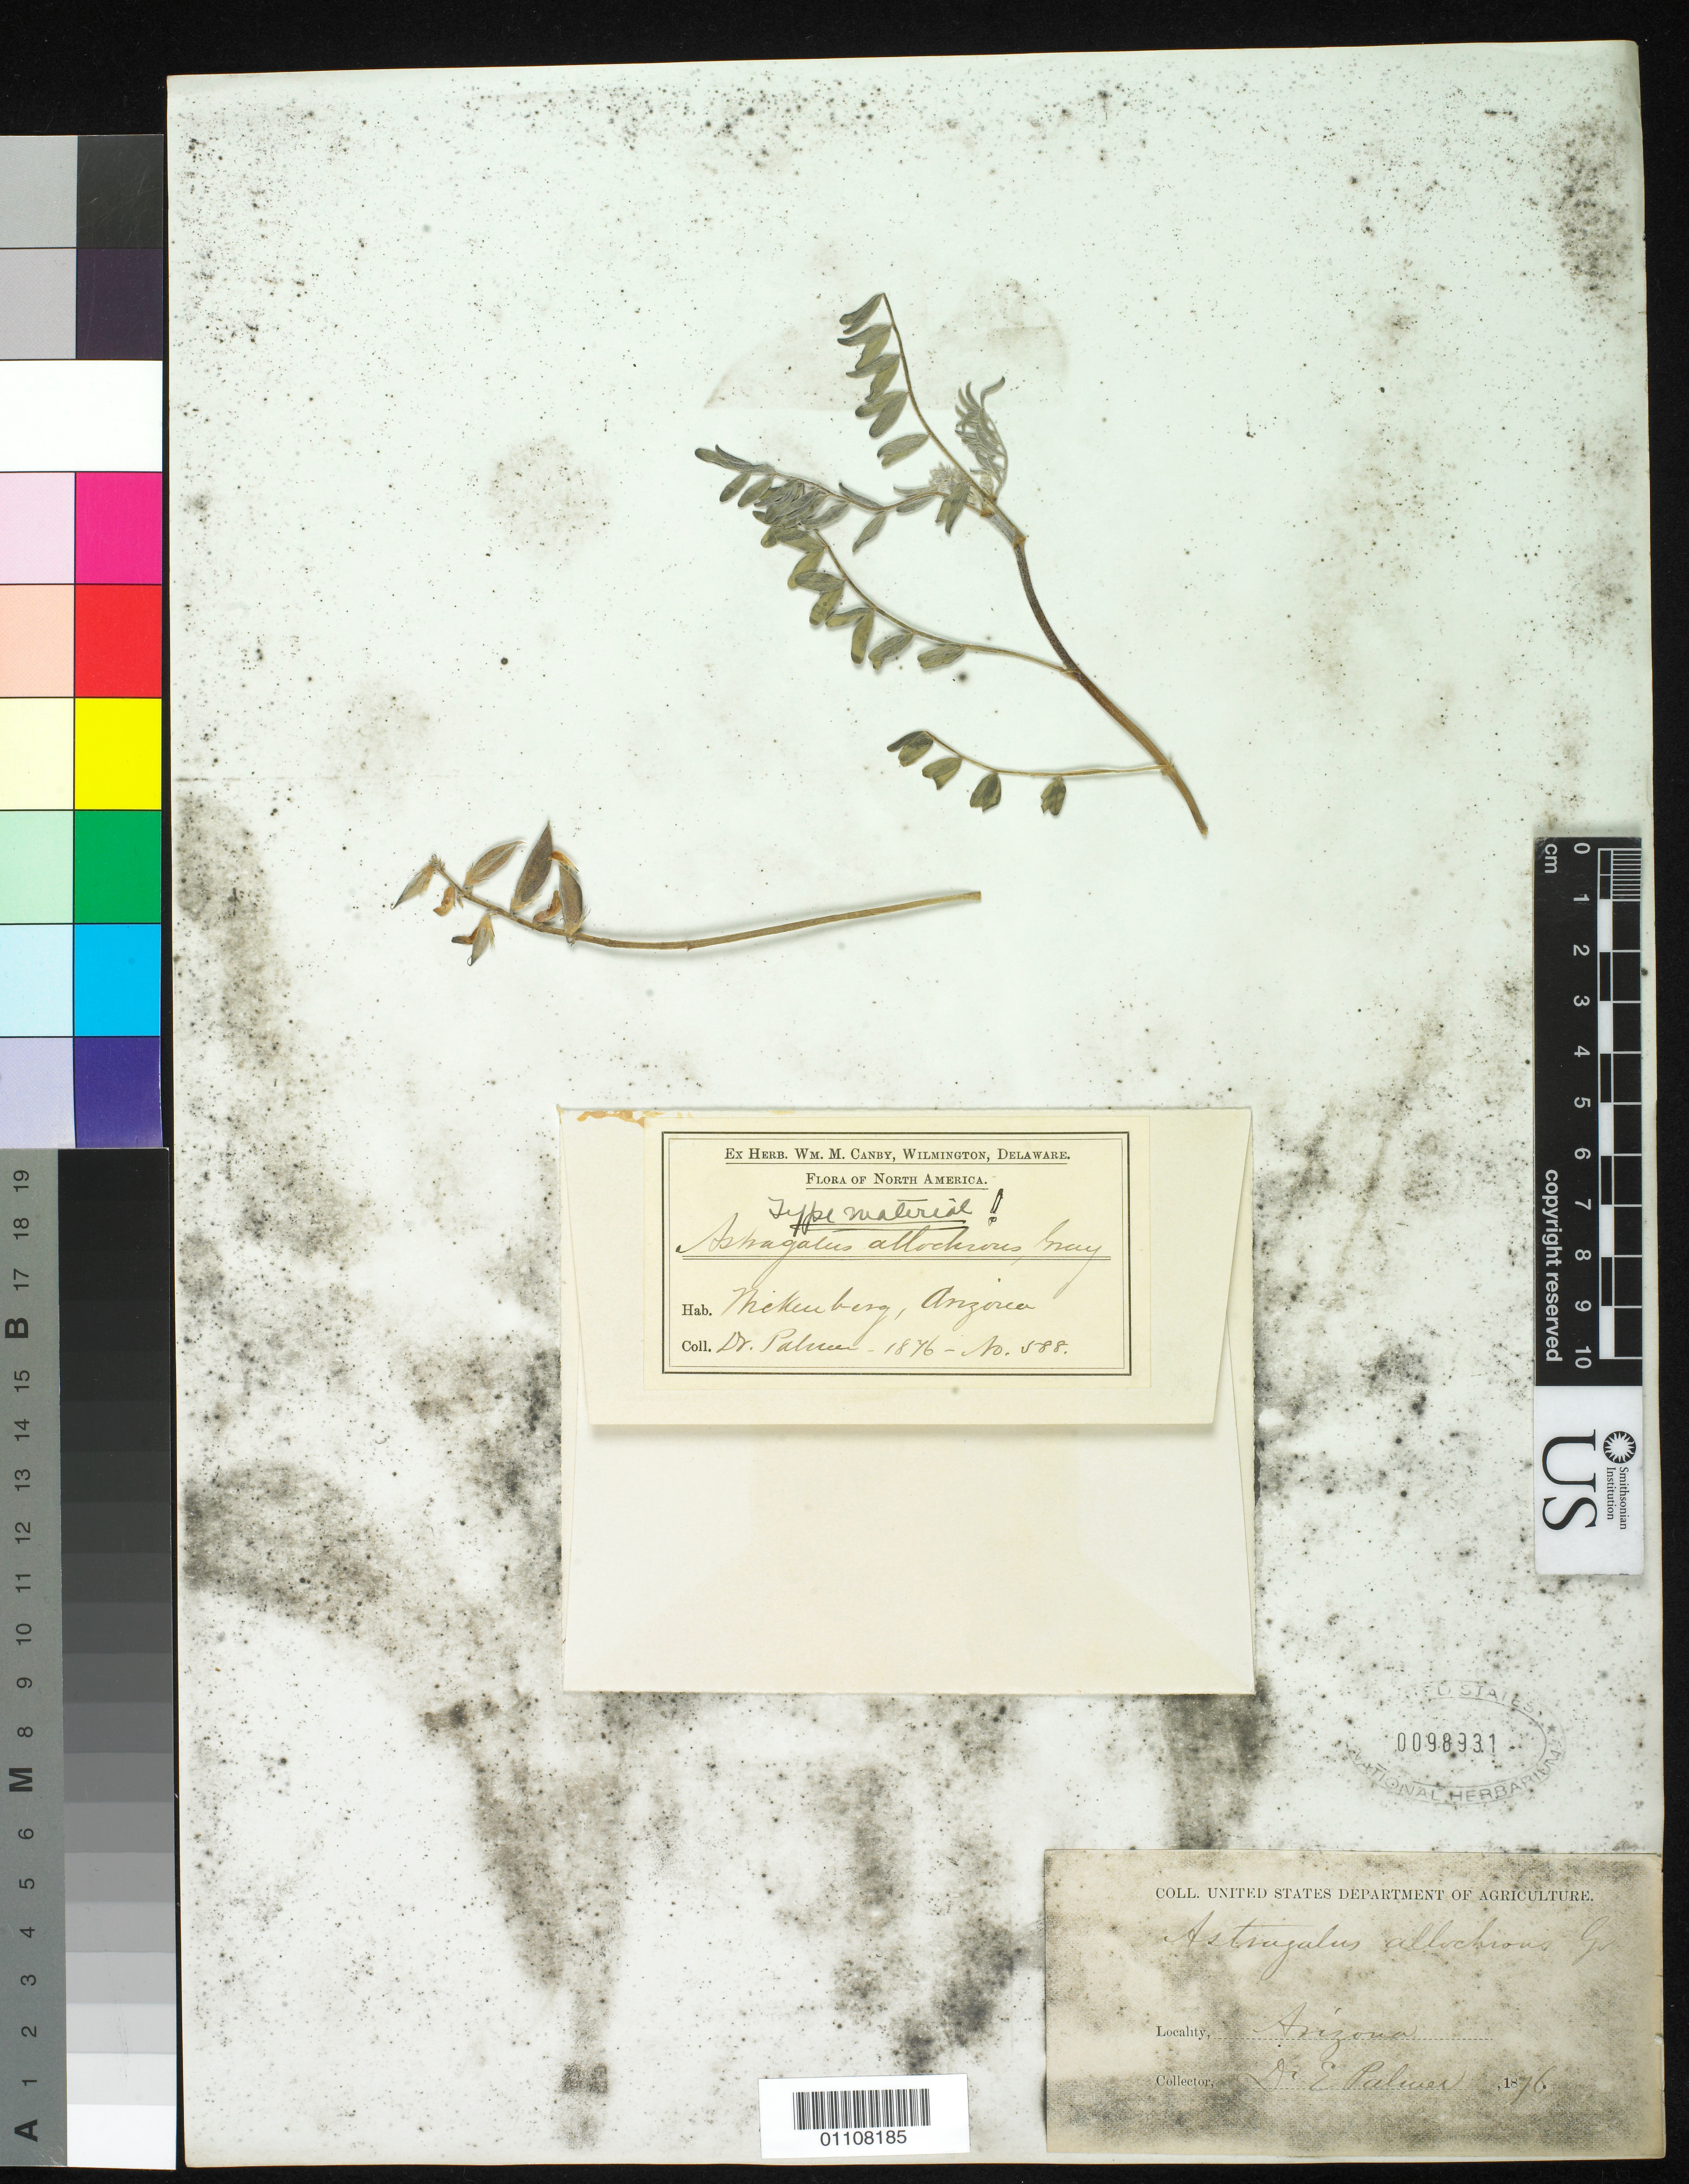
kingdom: Plantae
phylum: Tracheophyta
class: Magnoliopsida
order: Fabales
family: Fabaceae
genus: Astragalus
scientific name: Astragalus allochrous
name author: A. Gray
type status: Isotype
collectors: E. Palmer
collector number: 588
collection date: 1876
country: United States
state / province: Arizona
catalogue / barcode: US 98931